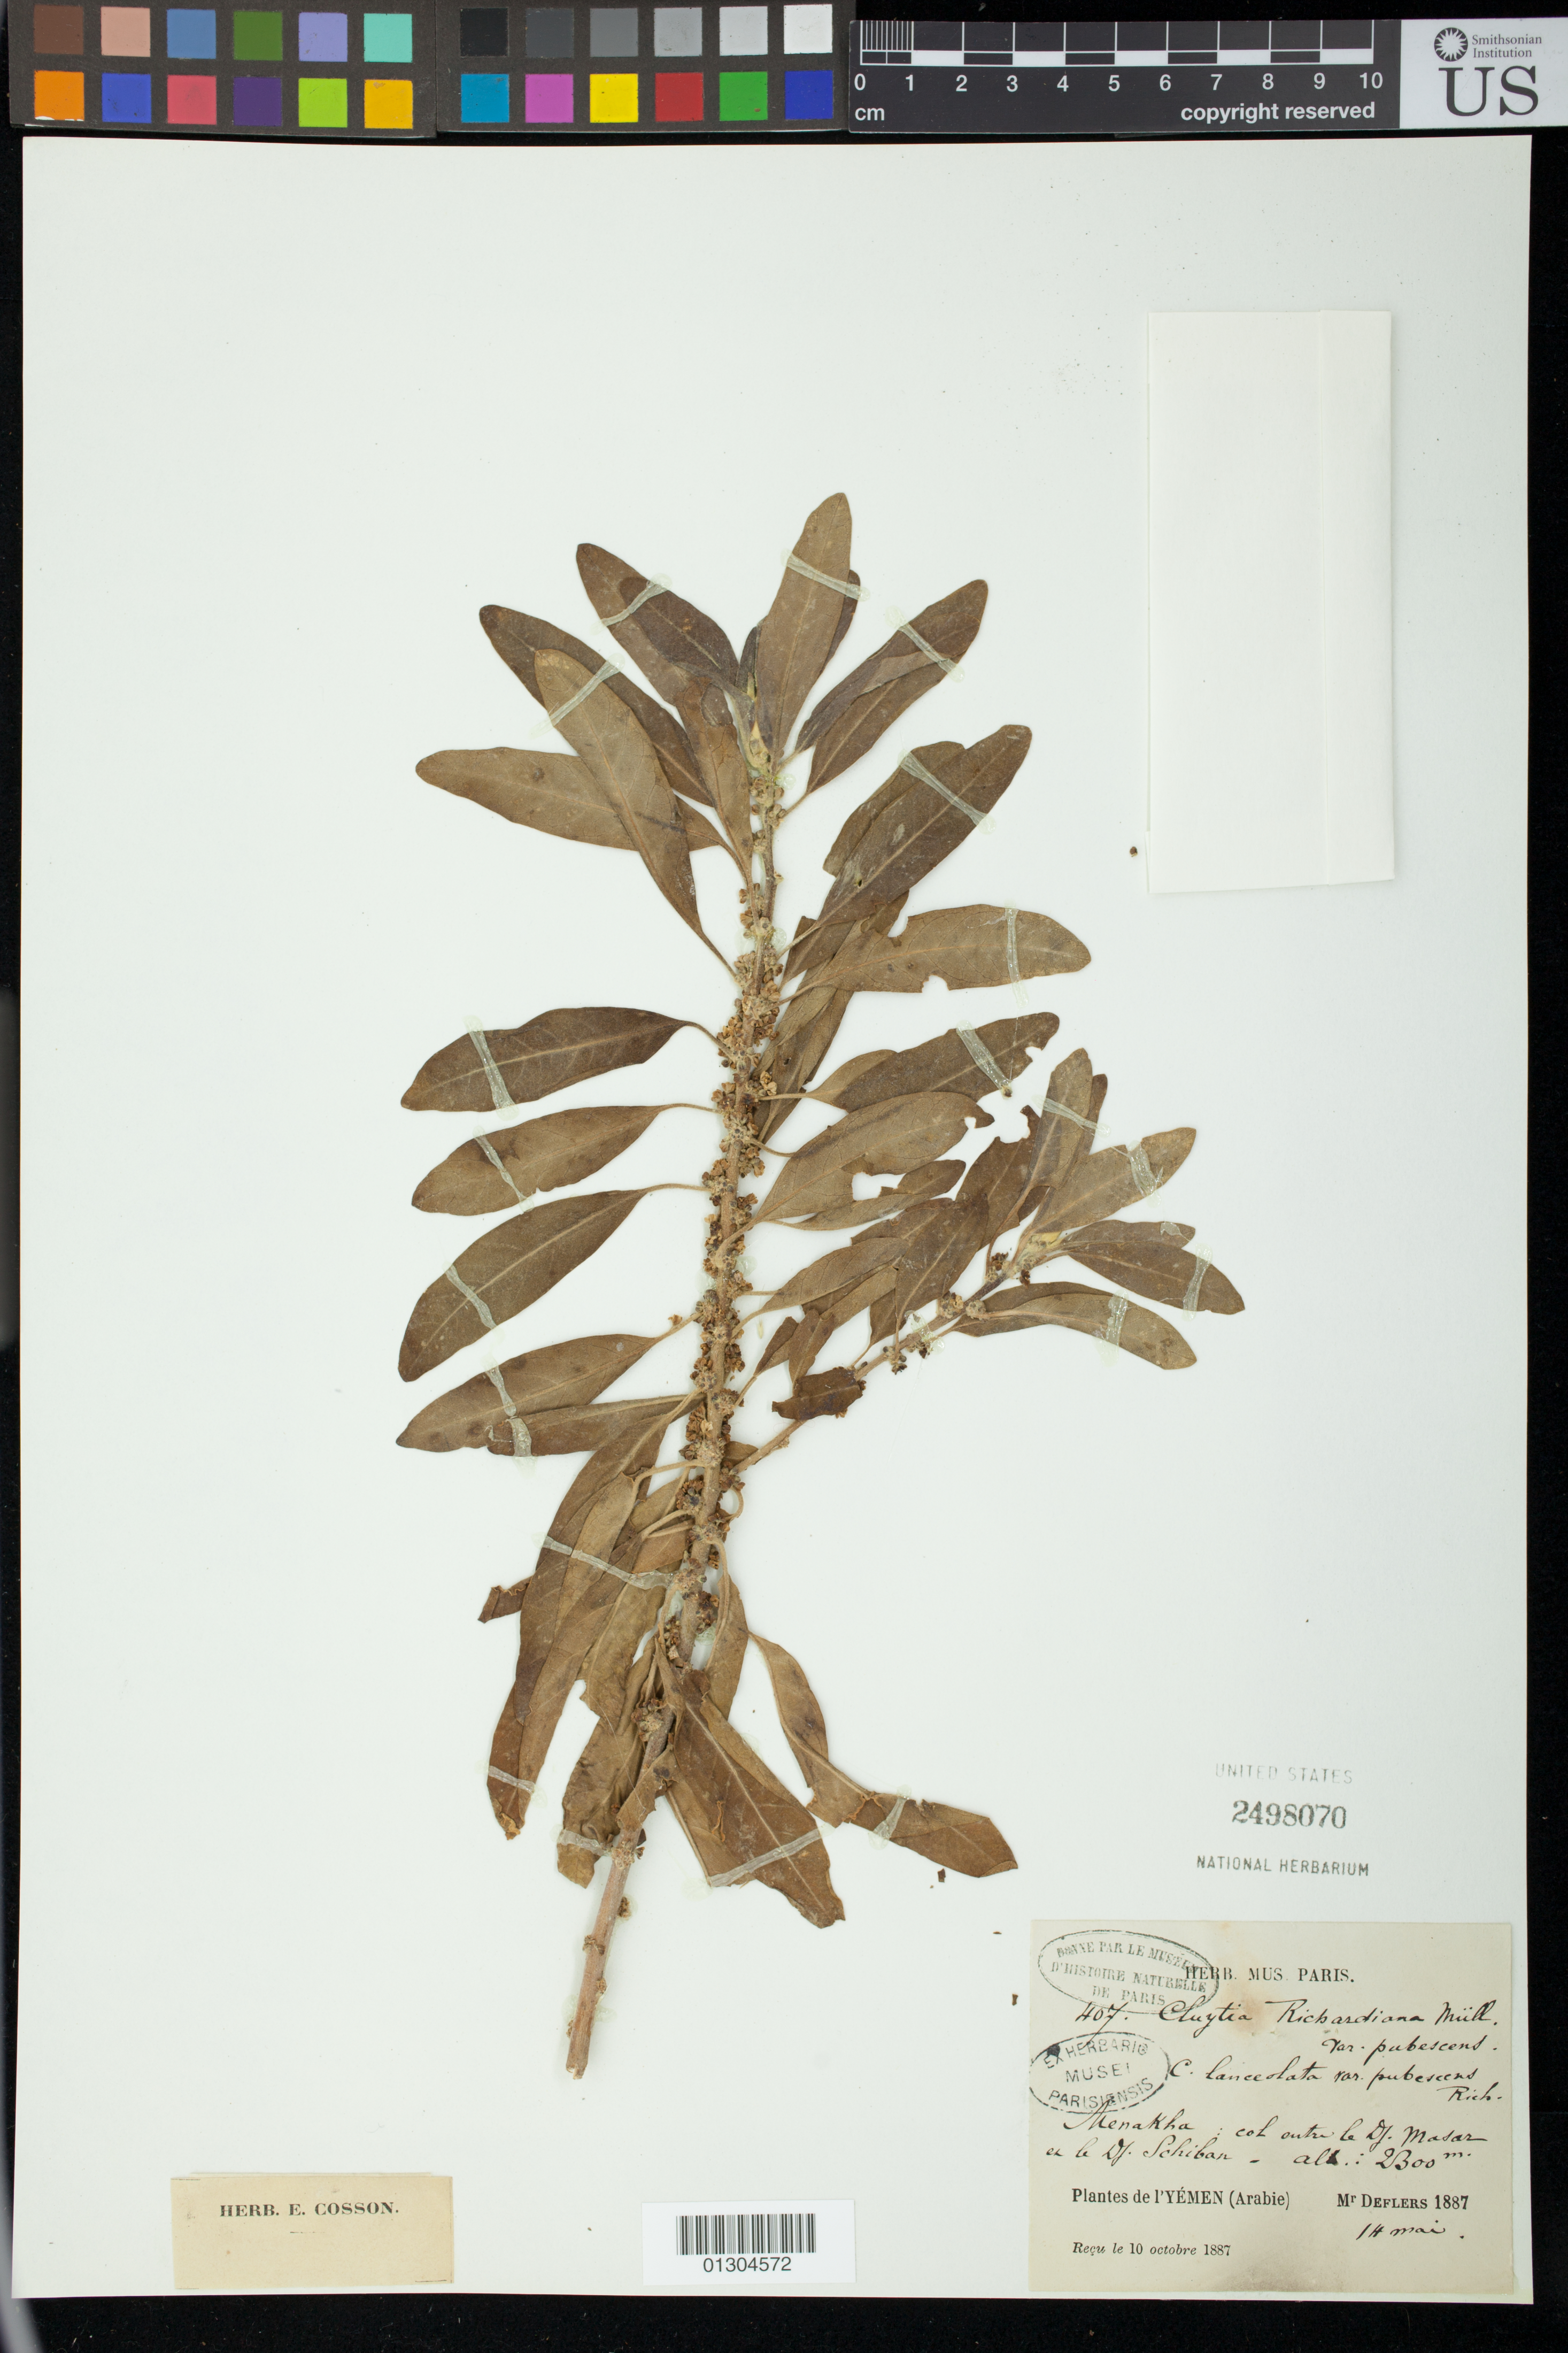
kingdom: Plantae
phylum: Tracheophyta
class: Magnoliopsida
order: Malpighiales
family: Peraceae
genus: Clutia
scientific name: Clutia richardiana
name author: Müll. Arg.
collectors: Masar & Schiba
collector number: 407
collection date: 1887-05-14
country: Yemen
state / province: San'a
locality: Menakha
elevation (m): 2300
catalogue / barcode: US 2498070